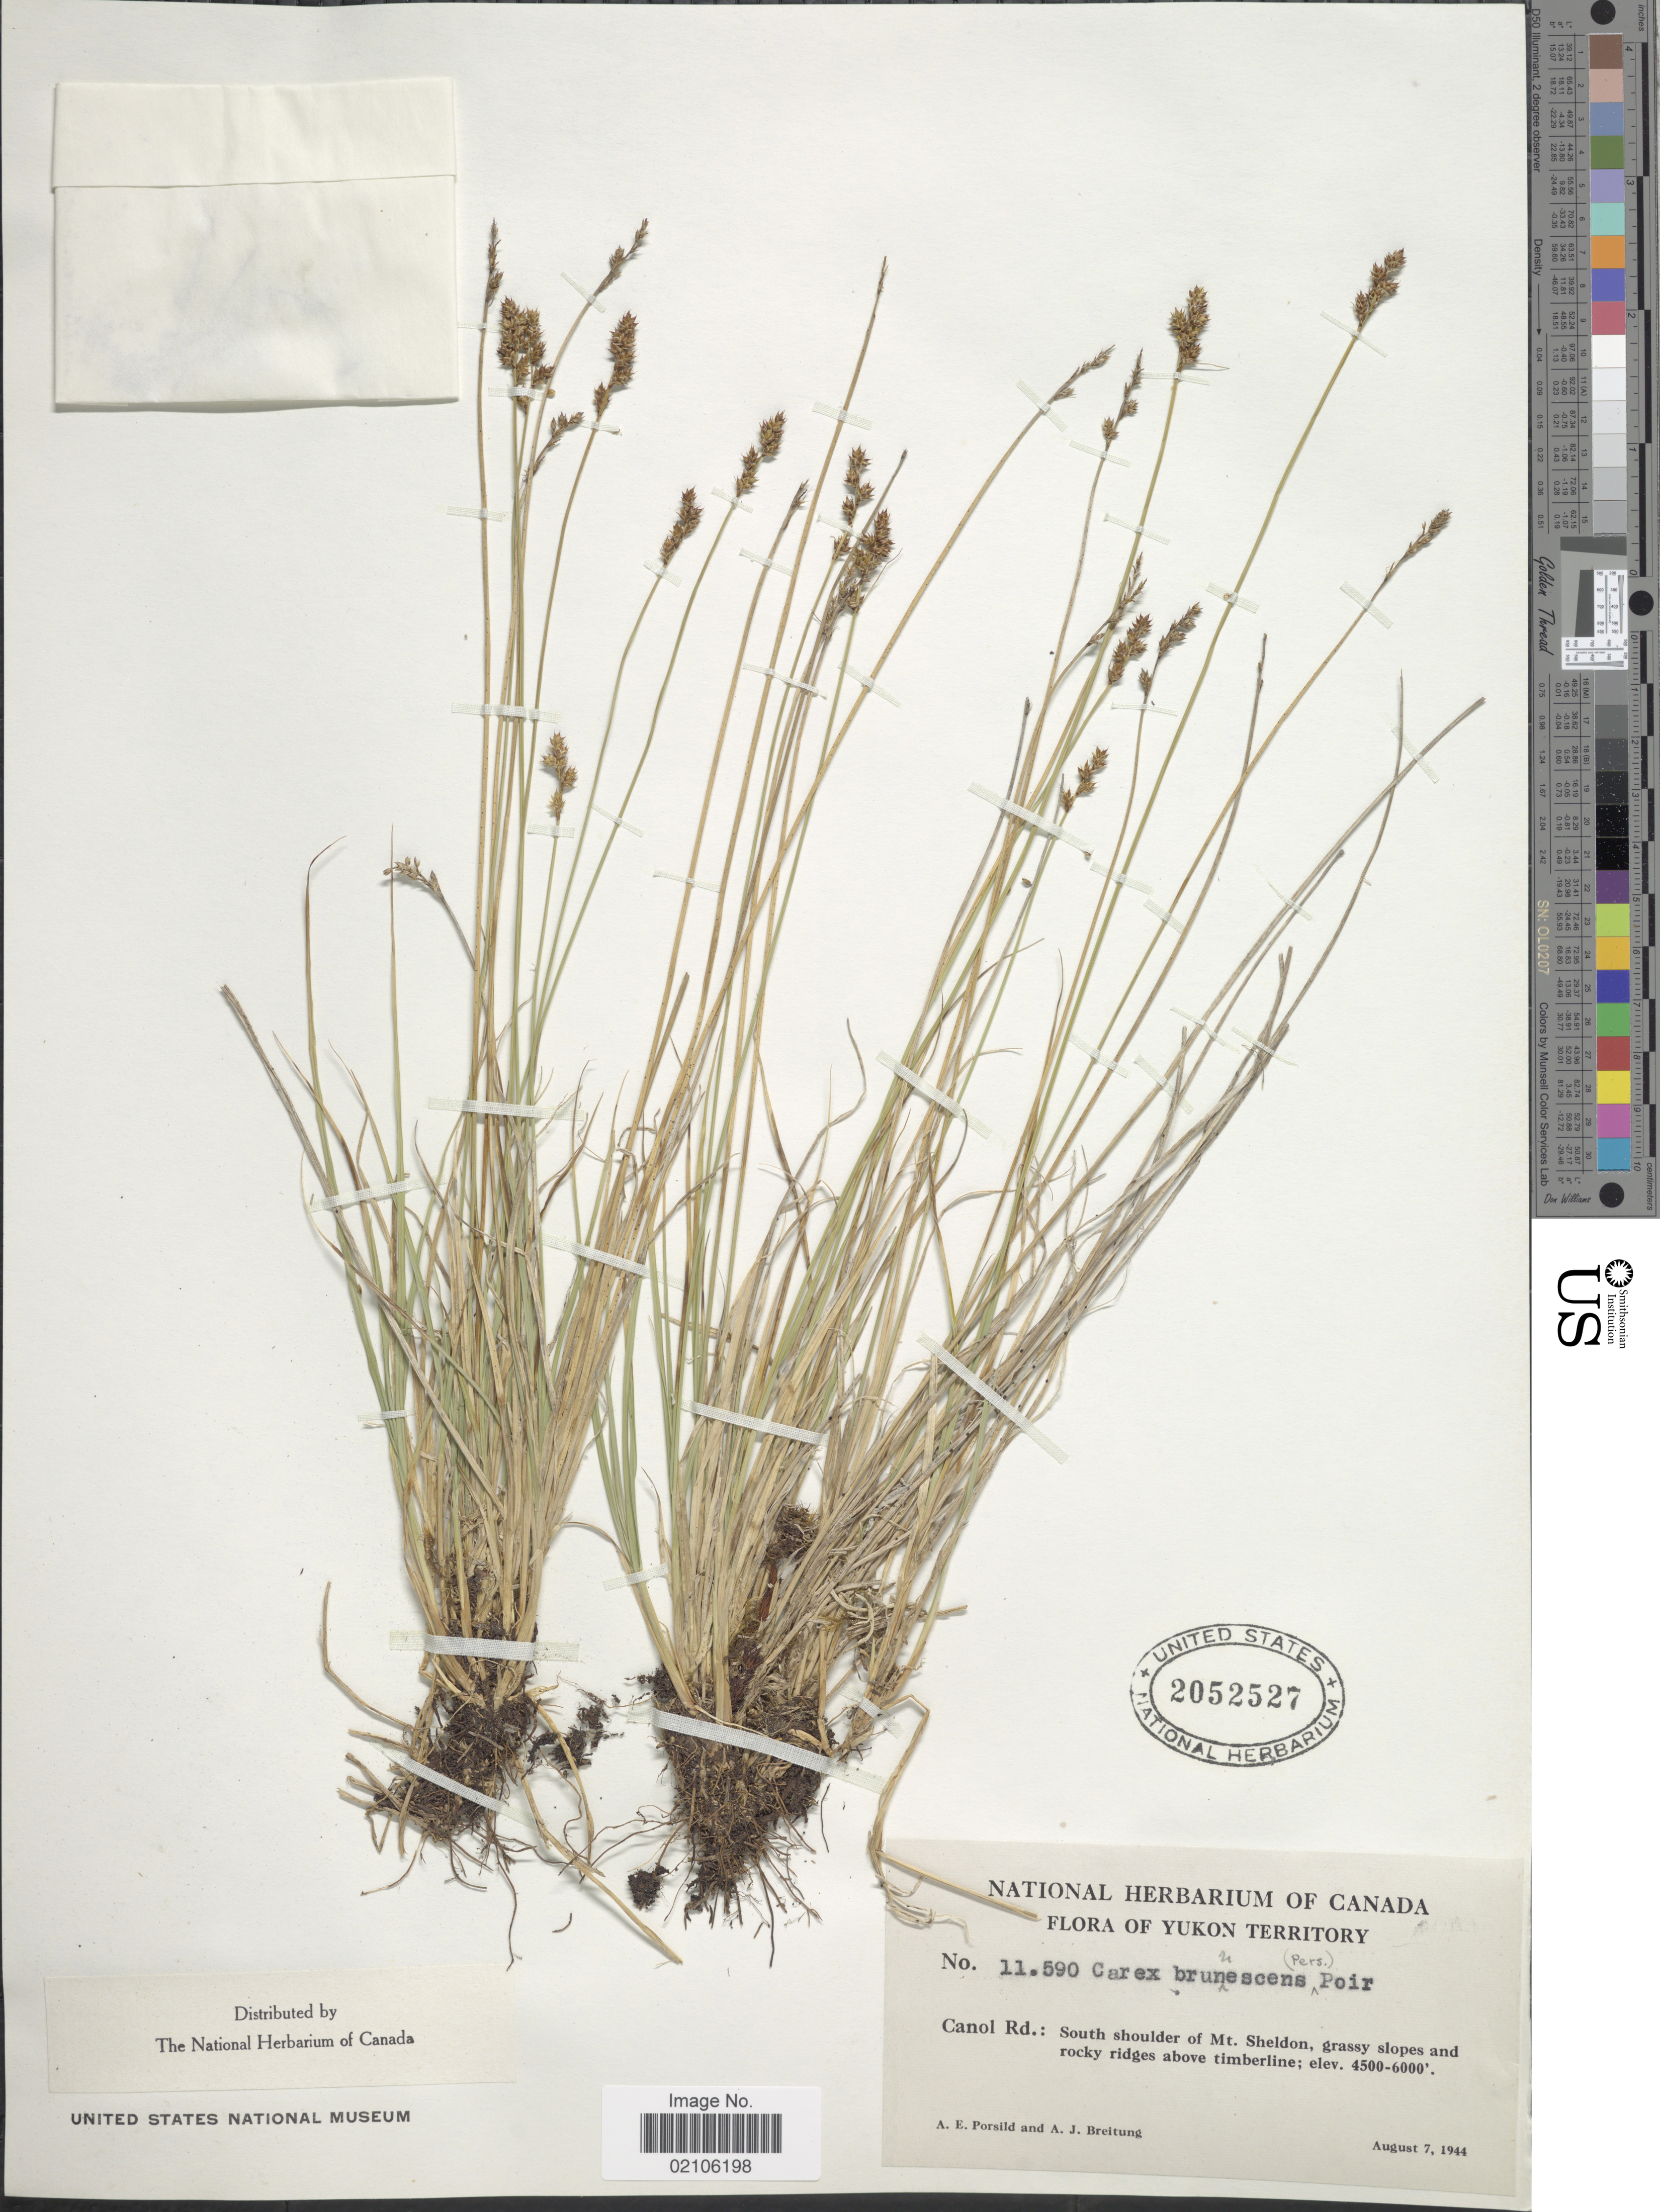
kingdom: Plantae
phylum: Tracheophyta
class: Liliopsida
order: Poales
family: Cyperaceae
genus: Carex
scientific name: Carex brunnescens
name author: (Pers.) Poir.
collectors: A. E. Porsild & A. Breitung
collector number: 11590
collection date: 1944-08-07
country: Canada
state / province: Yukon Territory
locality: Canol Rd., south shoulder mt. Sheldon, grassy slope and rocky ridges above timberline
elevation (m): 1372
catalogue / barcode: US 2052527